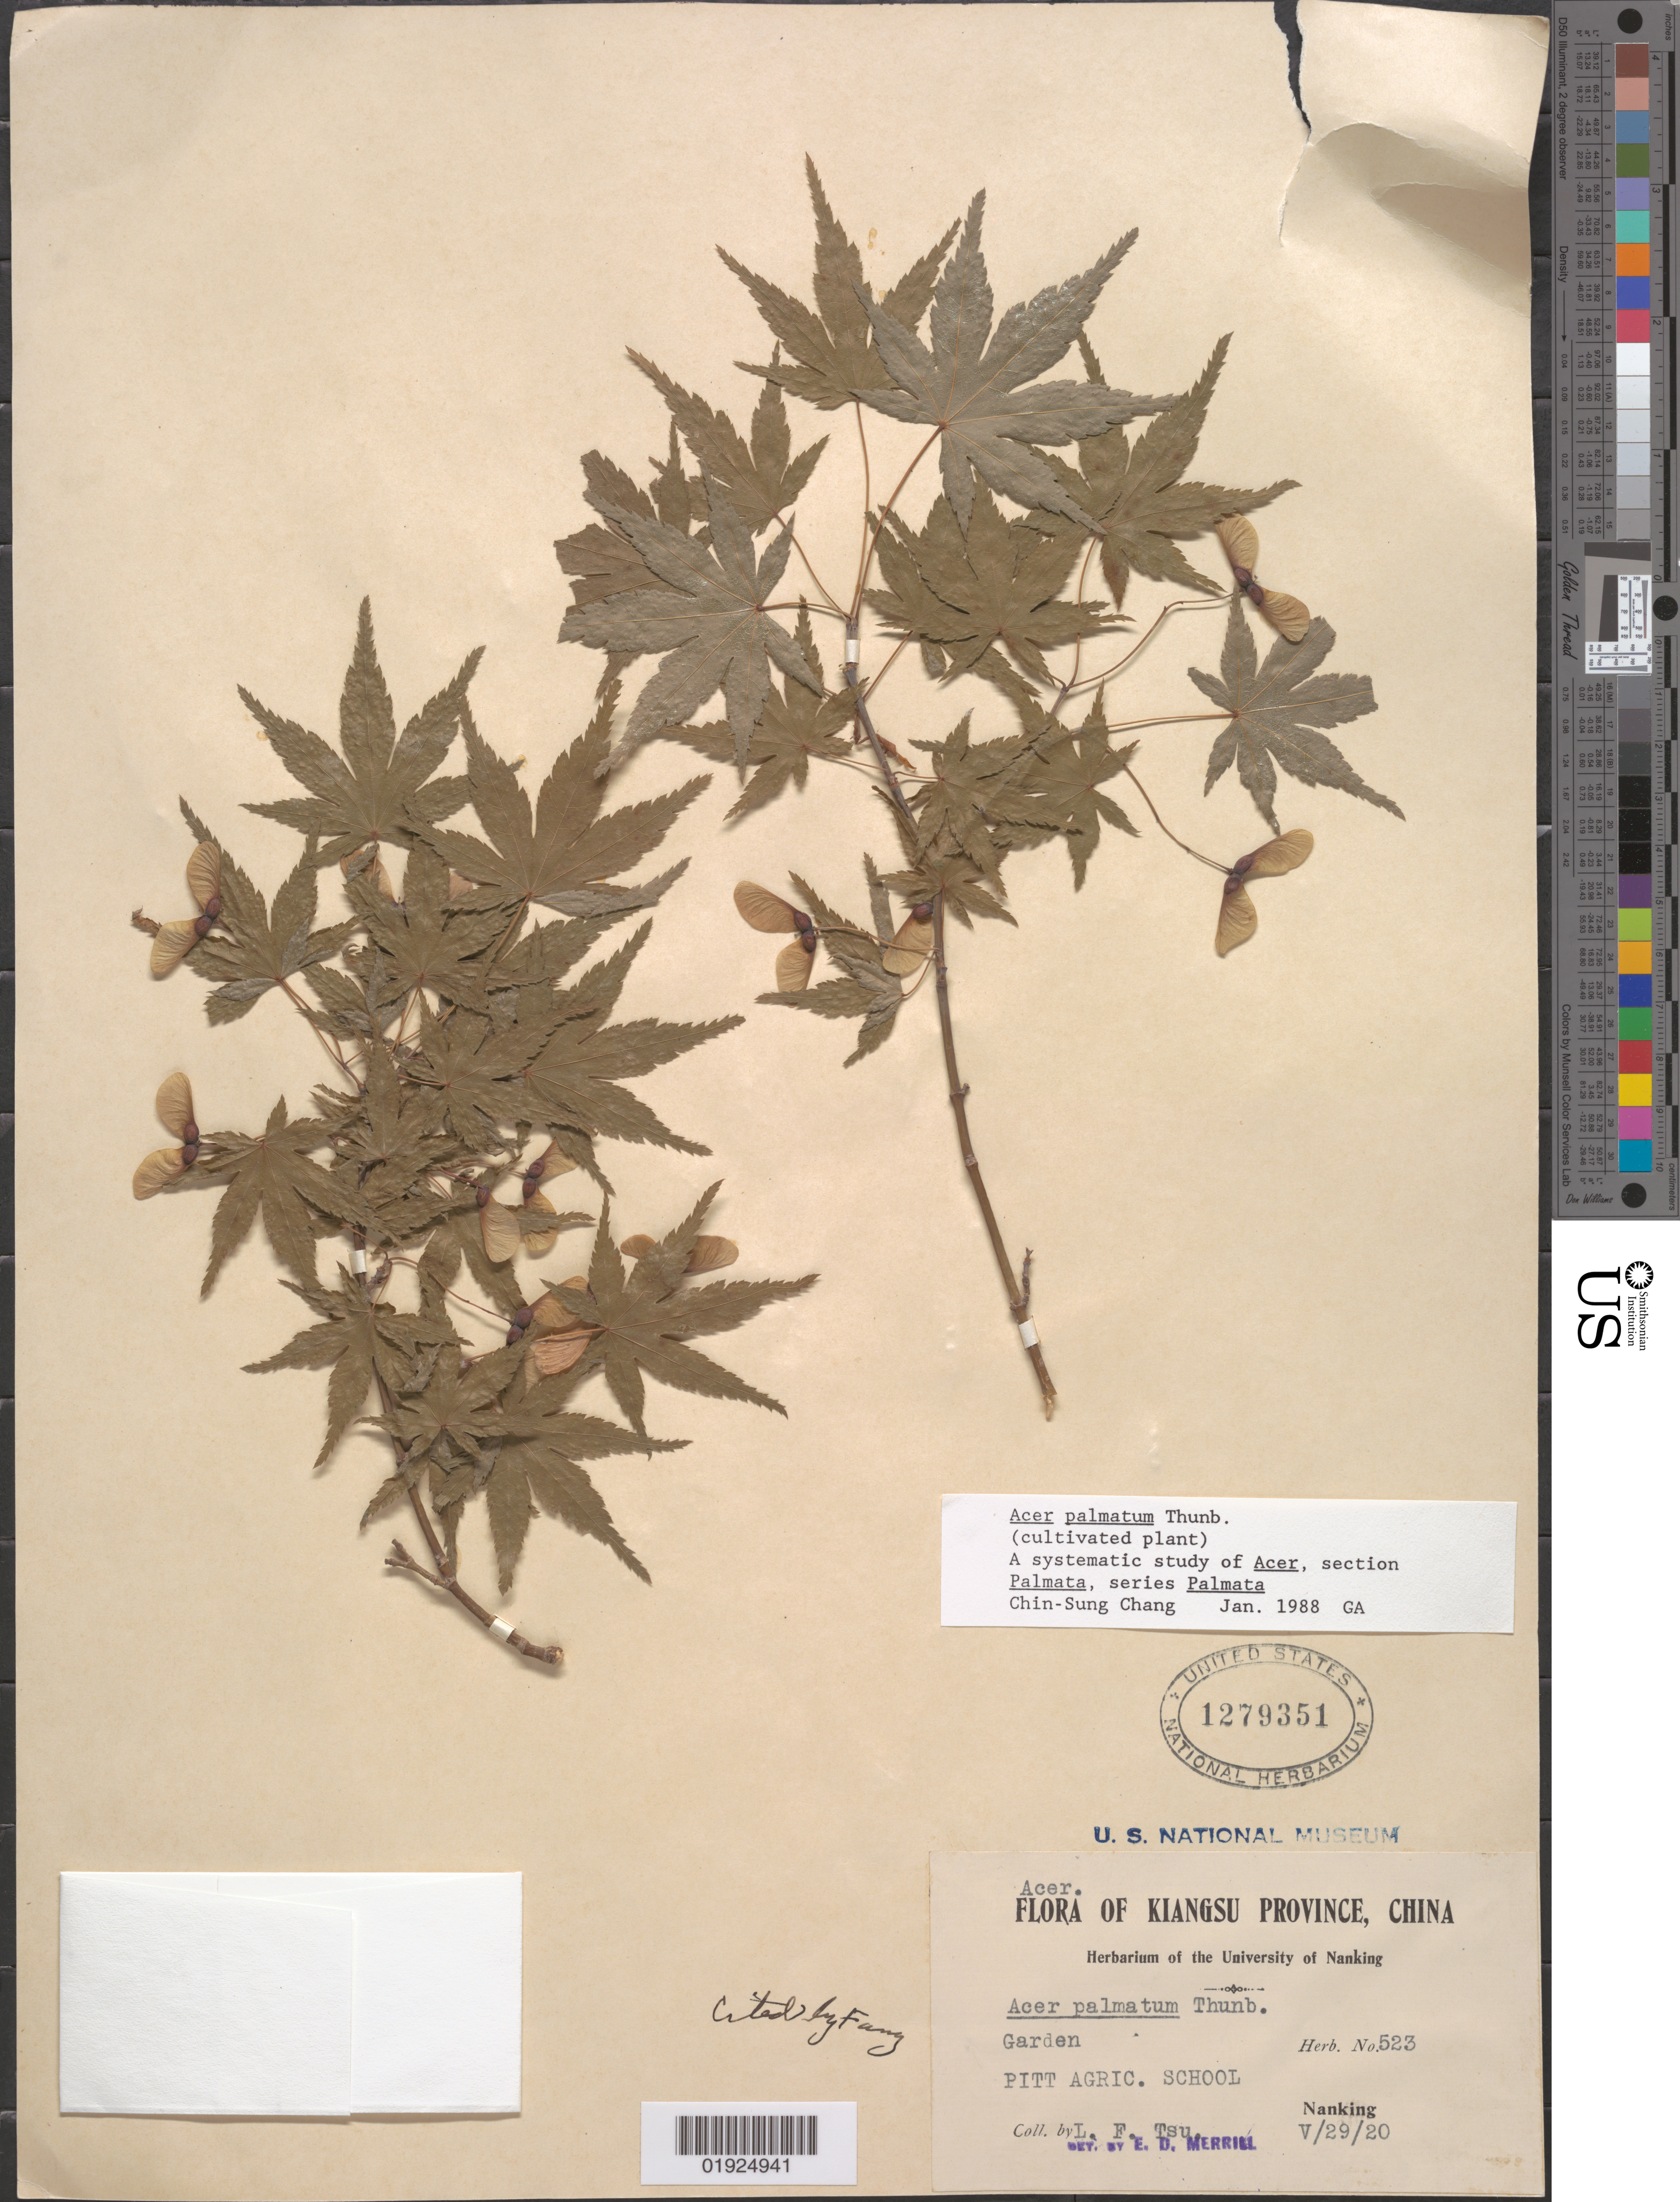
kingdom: Plantae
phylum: Tracheophyta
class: Magnoliopsida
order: Sapindales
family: Sapindaceae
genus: Acer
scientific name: Acer palmatum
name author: Thunb.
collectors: L. Tsu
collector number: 523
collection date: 1920-05-29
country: China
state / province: Jiangsu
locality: Kiangsu, Pitt Agric. School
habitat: Garden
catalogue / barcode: US 1279351